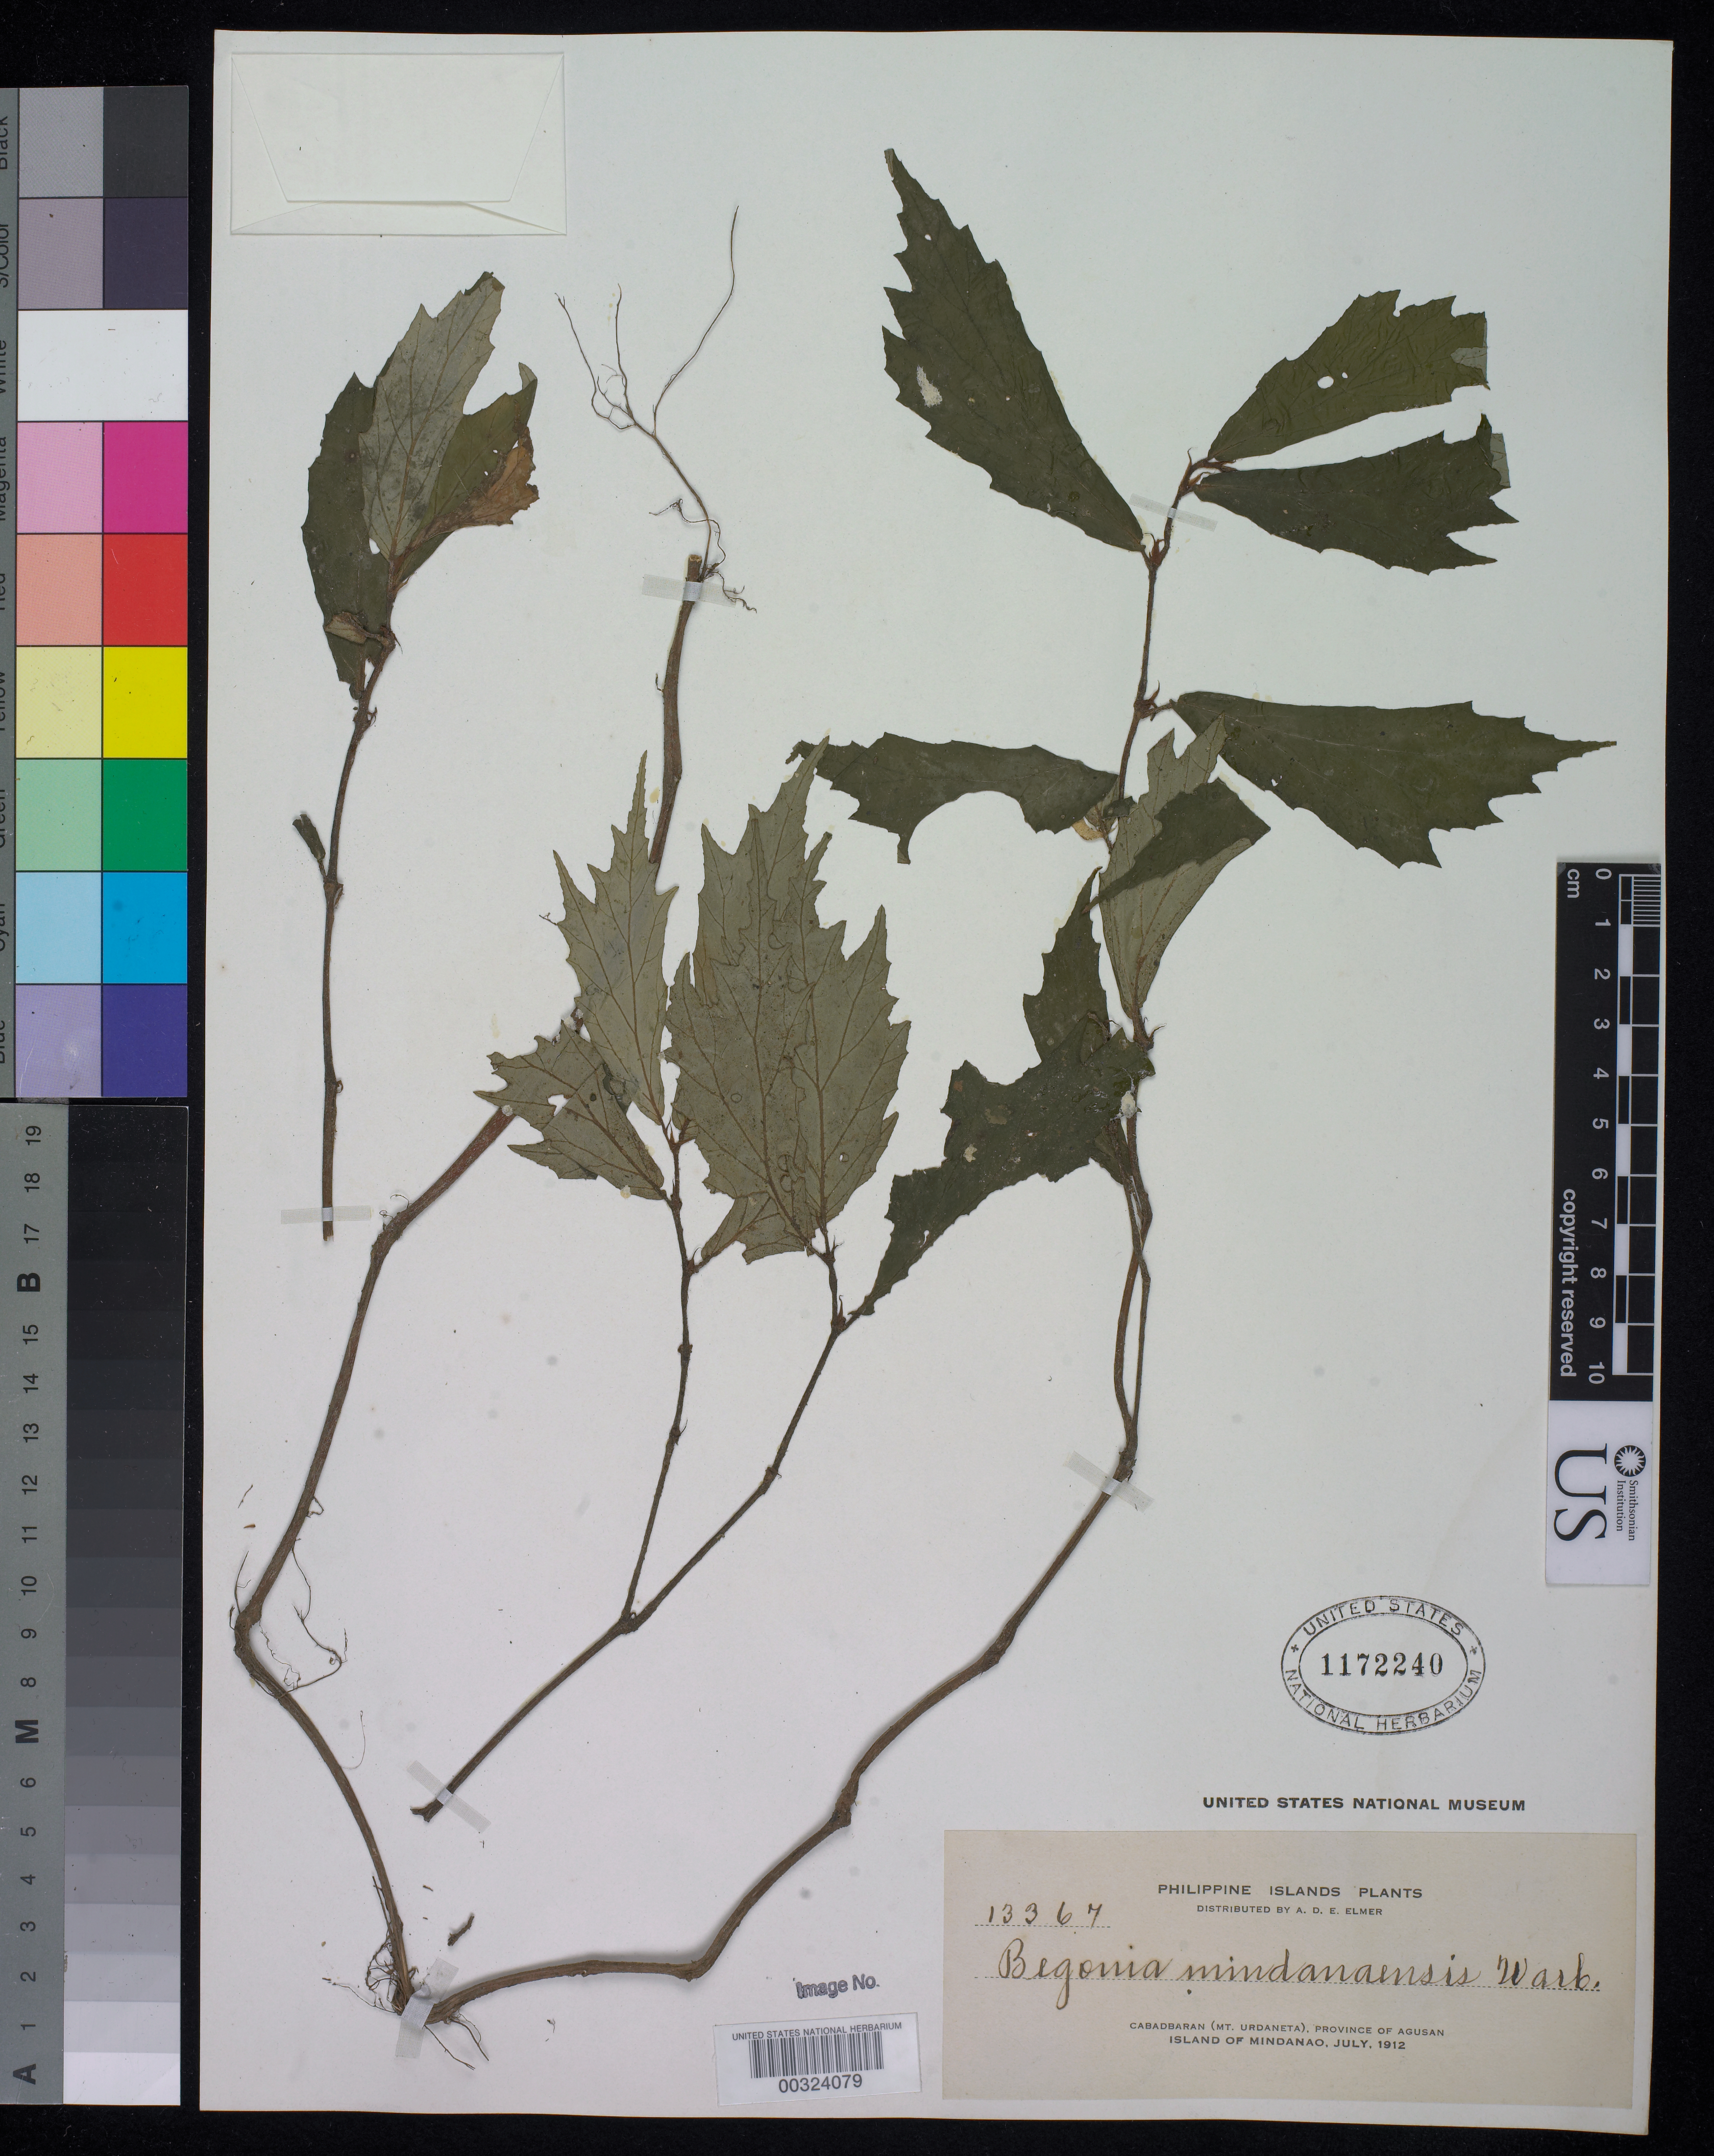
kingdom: Plantae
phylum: Tracheophyta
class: Magnoliopsida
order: Cucurbitales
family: Begoniaceae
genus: Begonia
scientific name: Begonia mindanaensis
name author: Warb.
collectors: A. D. E. Elmer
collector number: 13367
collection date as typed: Jul 1912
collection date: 1912-07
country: Philippines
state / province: Caraga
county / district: Agusan del Norte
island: Mindanao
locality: Cabadbaran, Mt. Urdaneta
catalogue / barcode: US 1172240